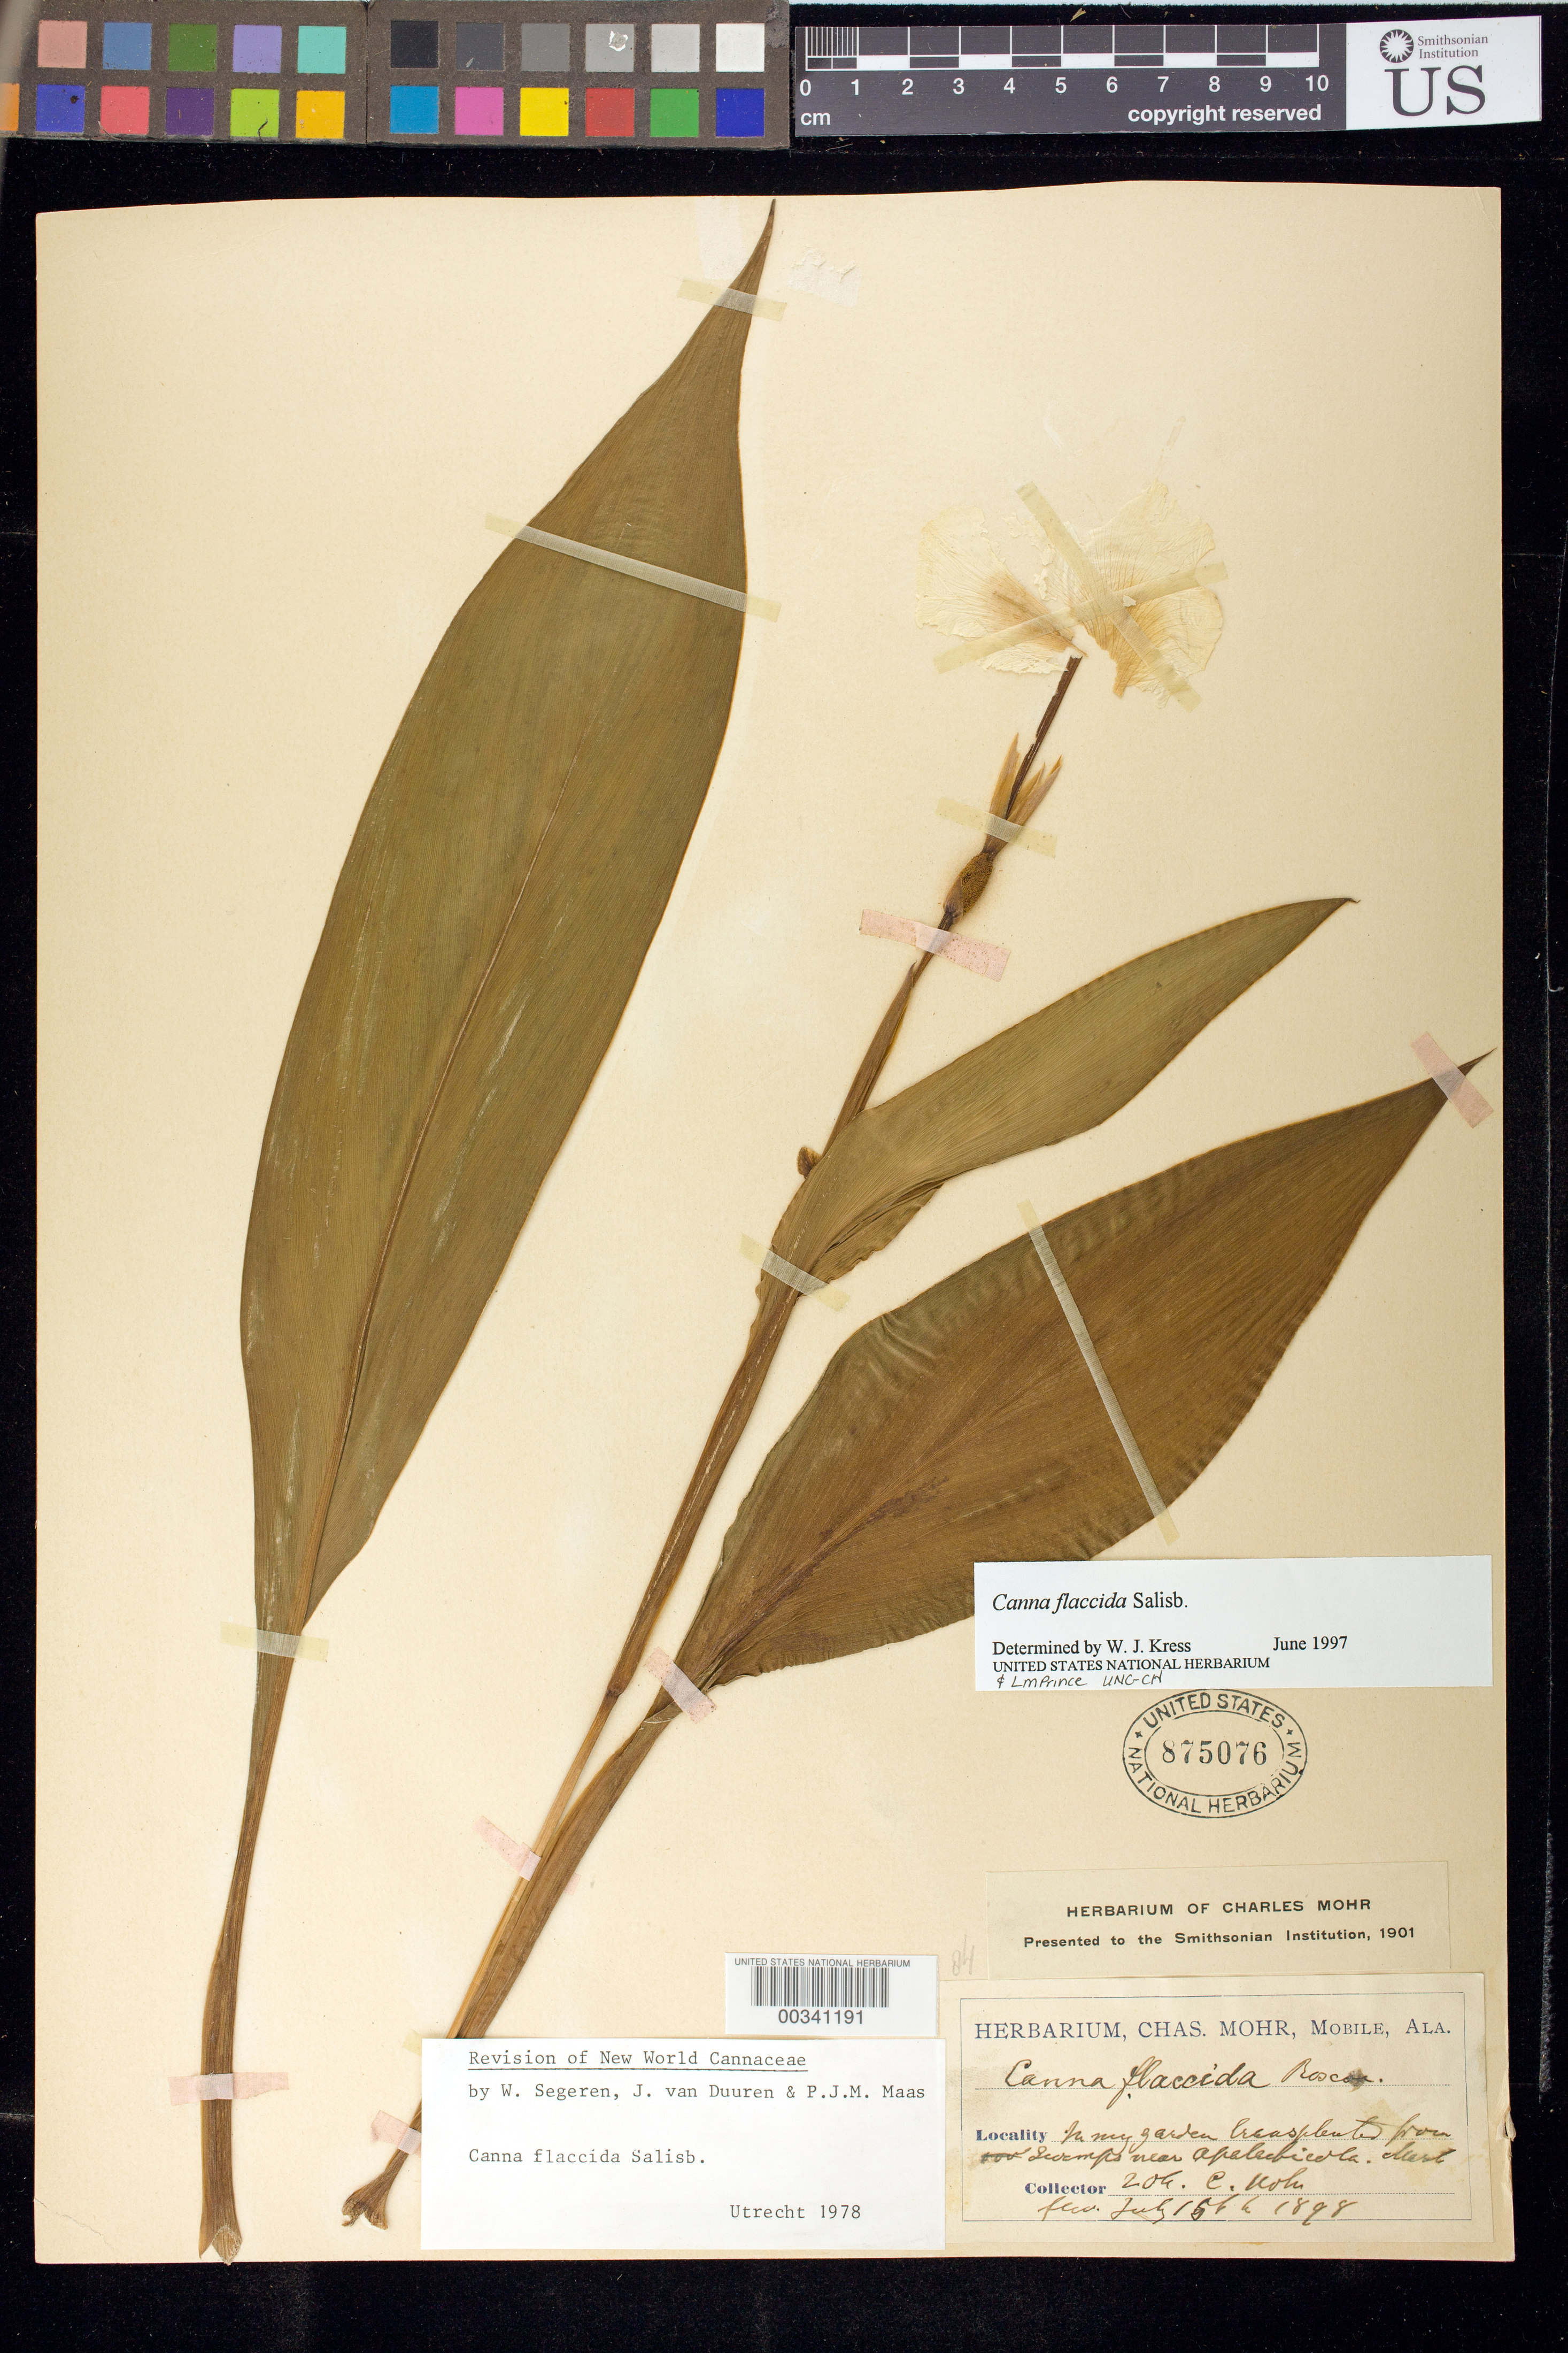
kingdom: Plantae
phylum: Tracheophyta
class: Liliopsida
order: Zingiberales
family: Cannaceae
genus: Canna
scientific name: Canna flaccida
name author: Salisb.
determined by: Segeren, W.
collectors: C. T. Mohr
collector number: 206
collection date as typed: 15 Jul 1898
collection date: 1898-07-15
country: United States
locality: Mohr's harden.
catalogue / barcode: US 875076